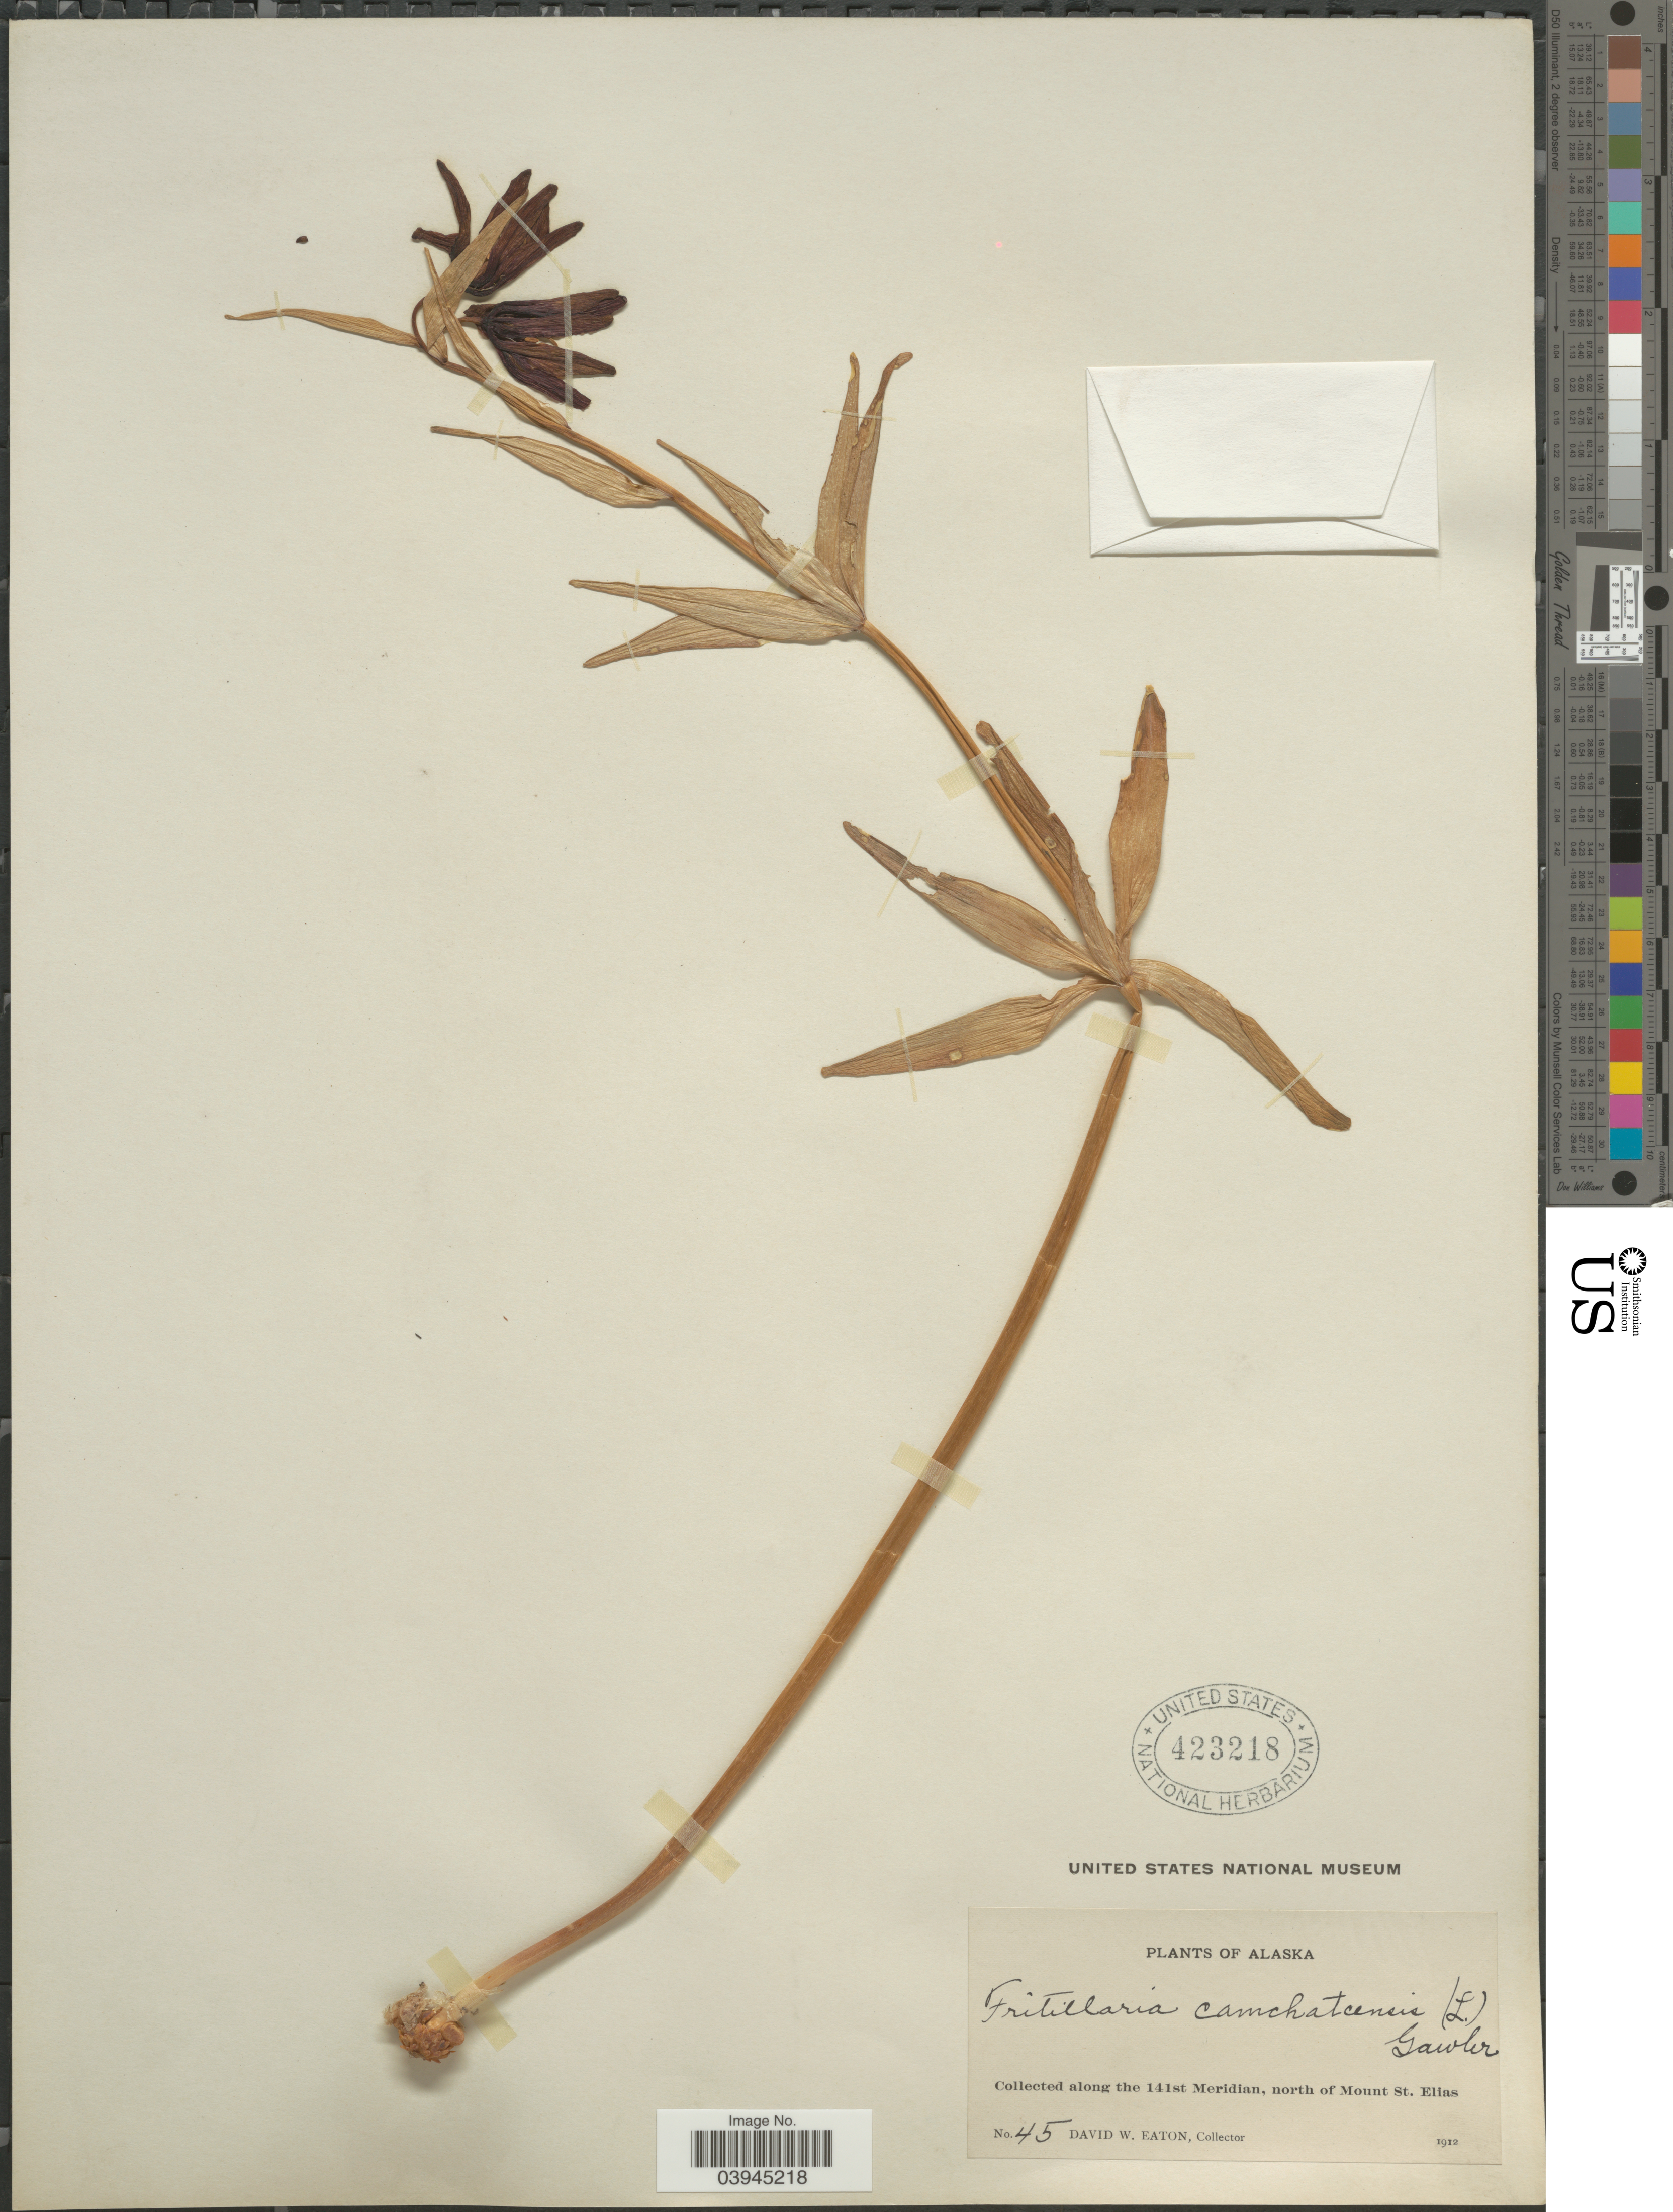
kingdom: Plantae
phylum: Tracheophyta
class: Liliopsida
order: Liliales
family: Liliaceae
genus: Fritillaria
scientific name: Fritillaria camschatcensis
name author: (L.) Ker Gawl.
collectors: D. Eaton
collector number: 45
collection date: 1912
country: United States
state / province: Alaska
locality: Along the 141st Meridian, north of Mount St. Elias.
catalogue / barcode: US 423218